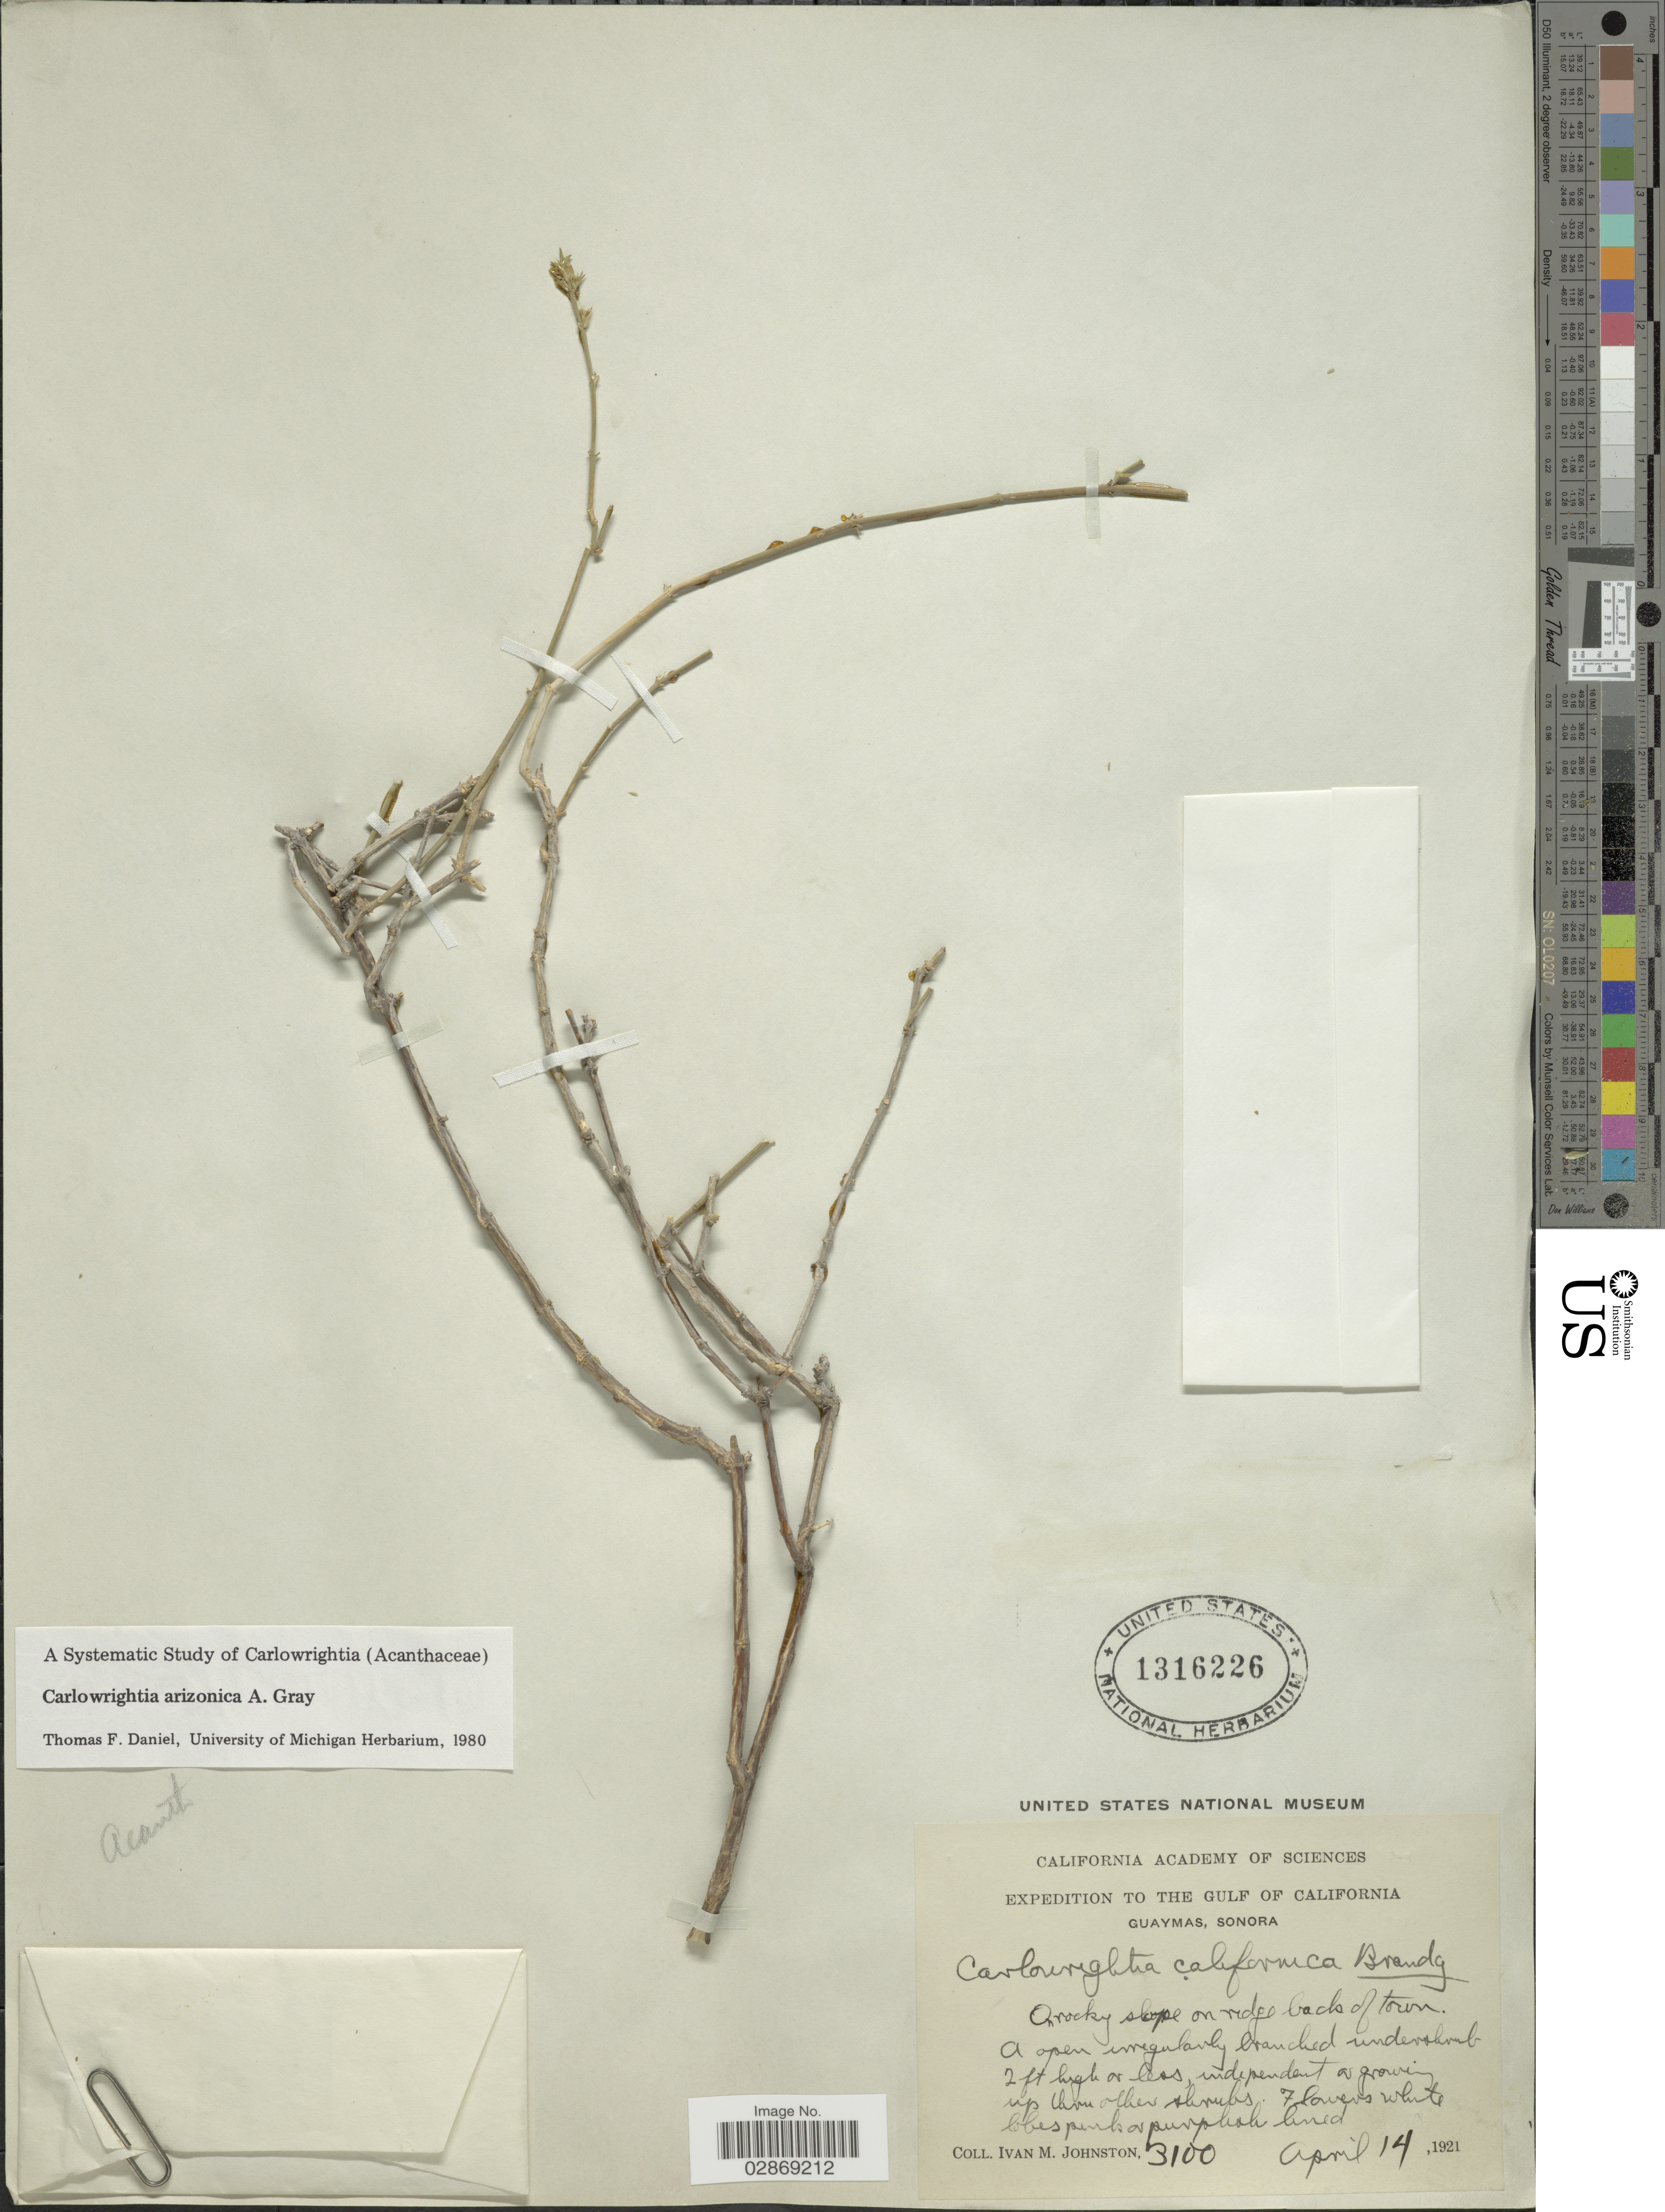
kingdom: Plantae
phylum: Tracheophyta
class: Magnoliopsida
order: Lamiales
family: Acanthaceae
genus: Carlowrightia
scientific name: Carlowrightia arizonica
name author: A. Gray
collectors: I.M. Johnston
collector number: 3100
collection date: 1921-04-14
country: Mexico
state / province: Sonora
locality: The Gulf of California, Guaymas, Sonora, On rocky slope on ridge back of town.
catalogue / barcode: US 1316226